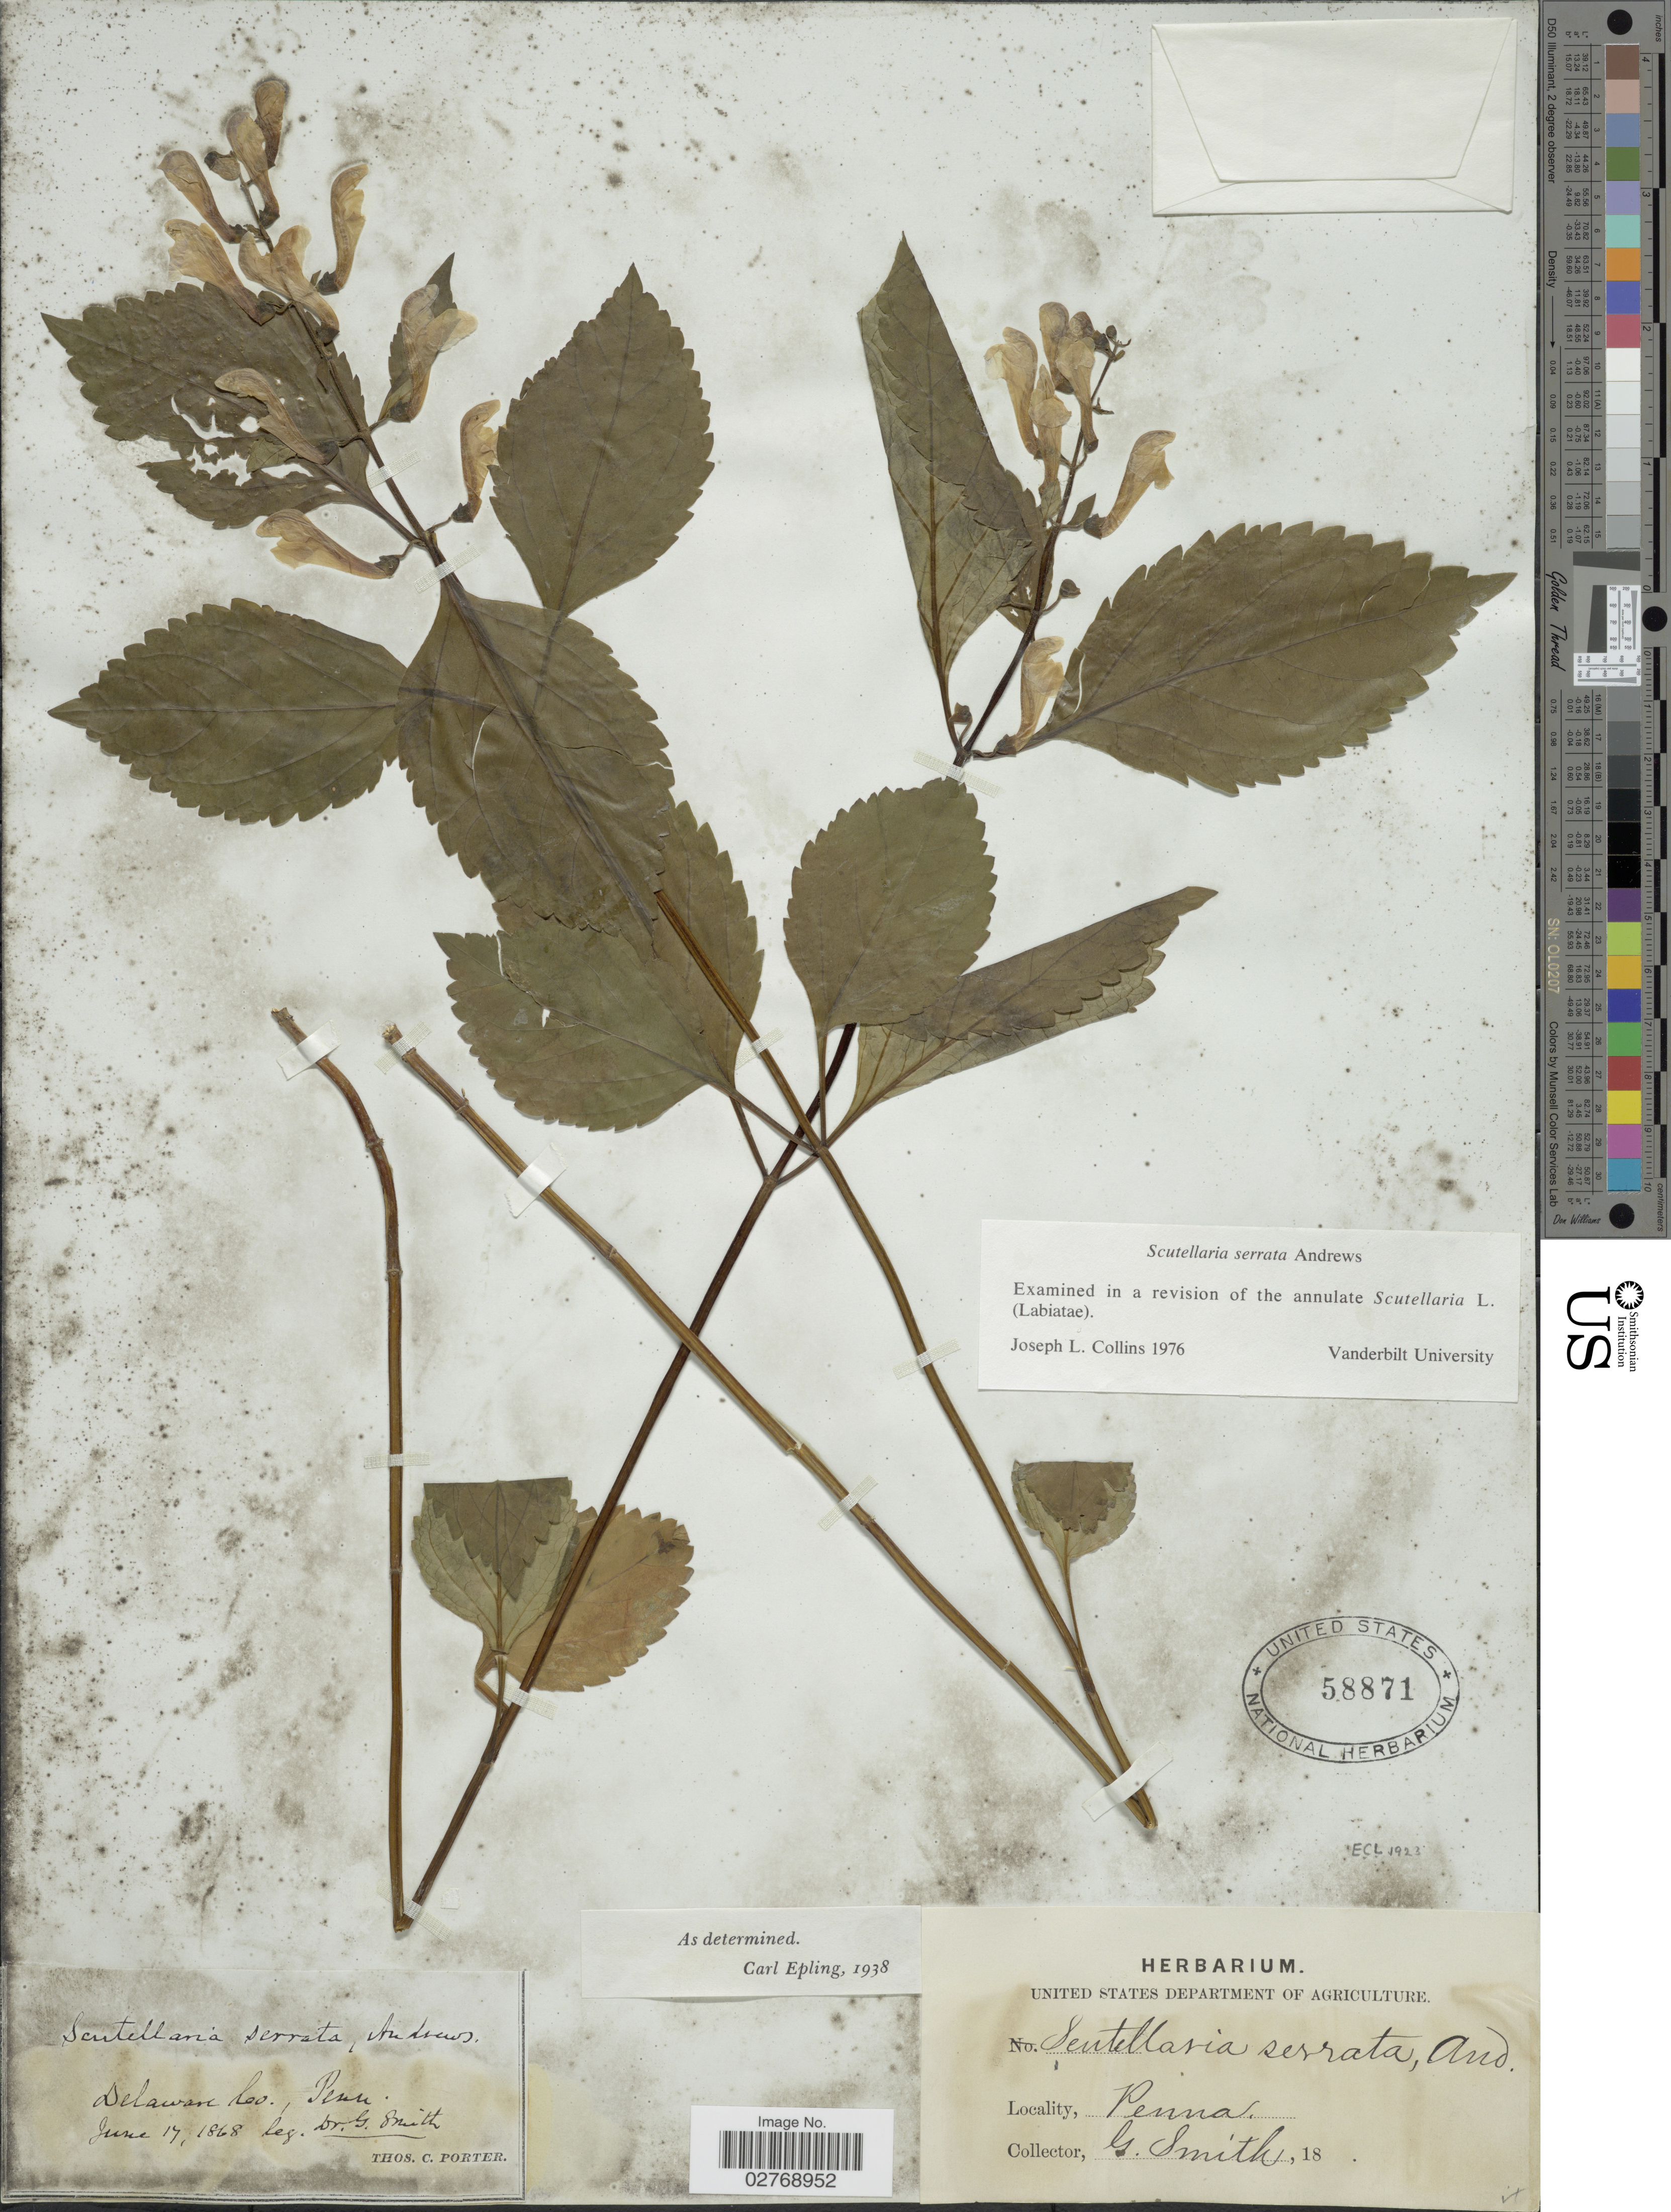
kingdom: Plantae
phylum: Tracheophyta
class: Magnoliopsida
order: Lamiales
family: Lamiaceae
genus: Scutellaria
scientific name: Scutellaria serrata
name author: Andrews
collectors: G. Smith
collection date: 1868-06-17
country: United States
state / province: Pennsylvania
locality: Delaware Co.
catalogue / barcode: US 58871